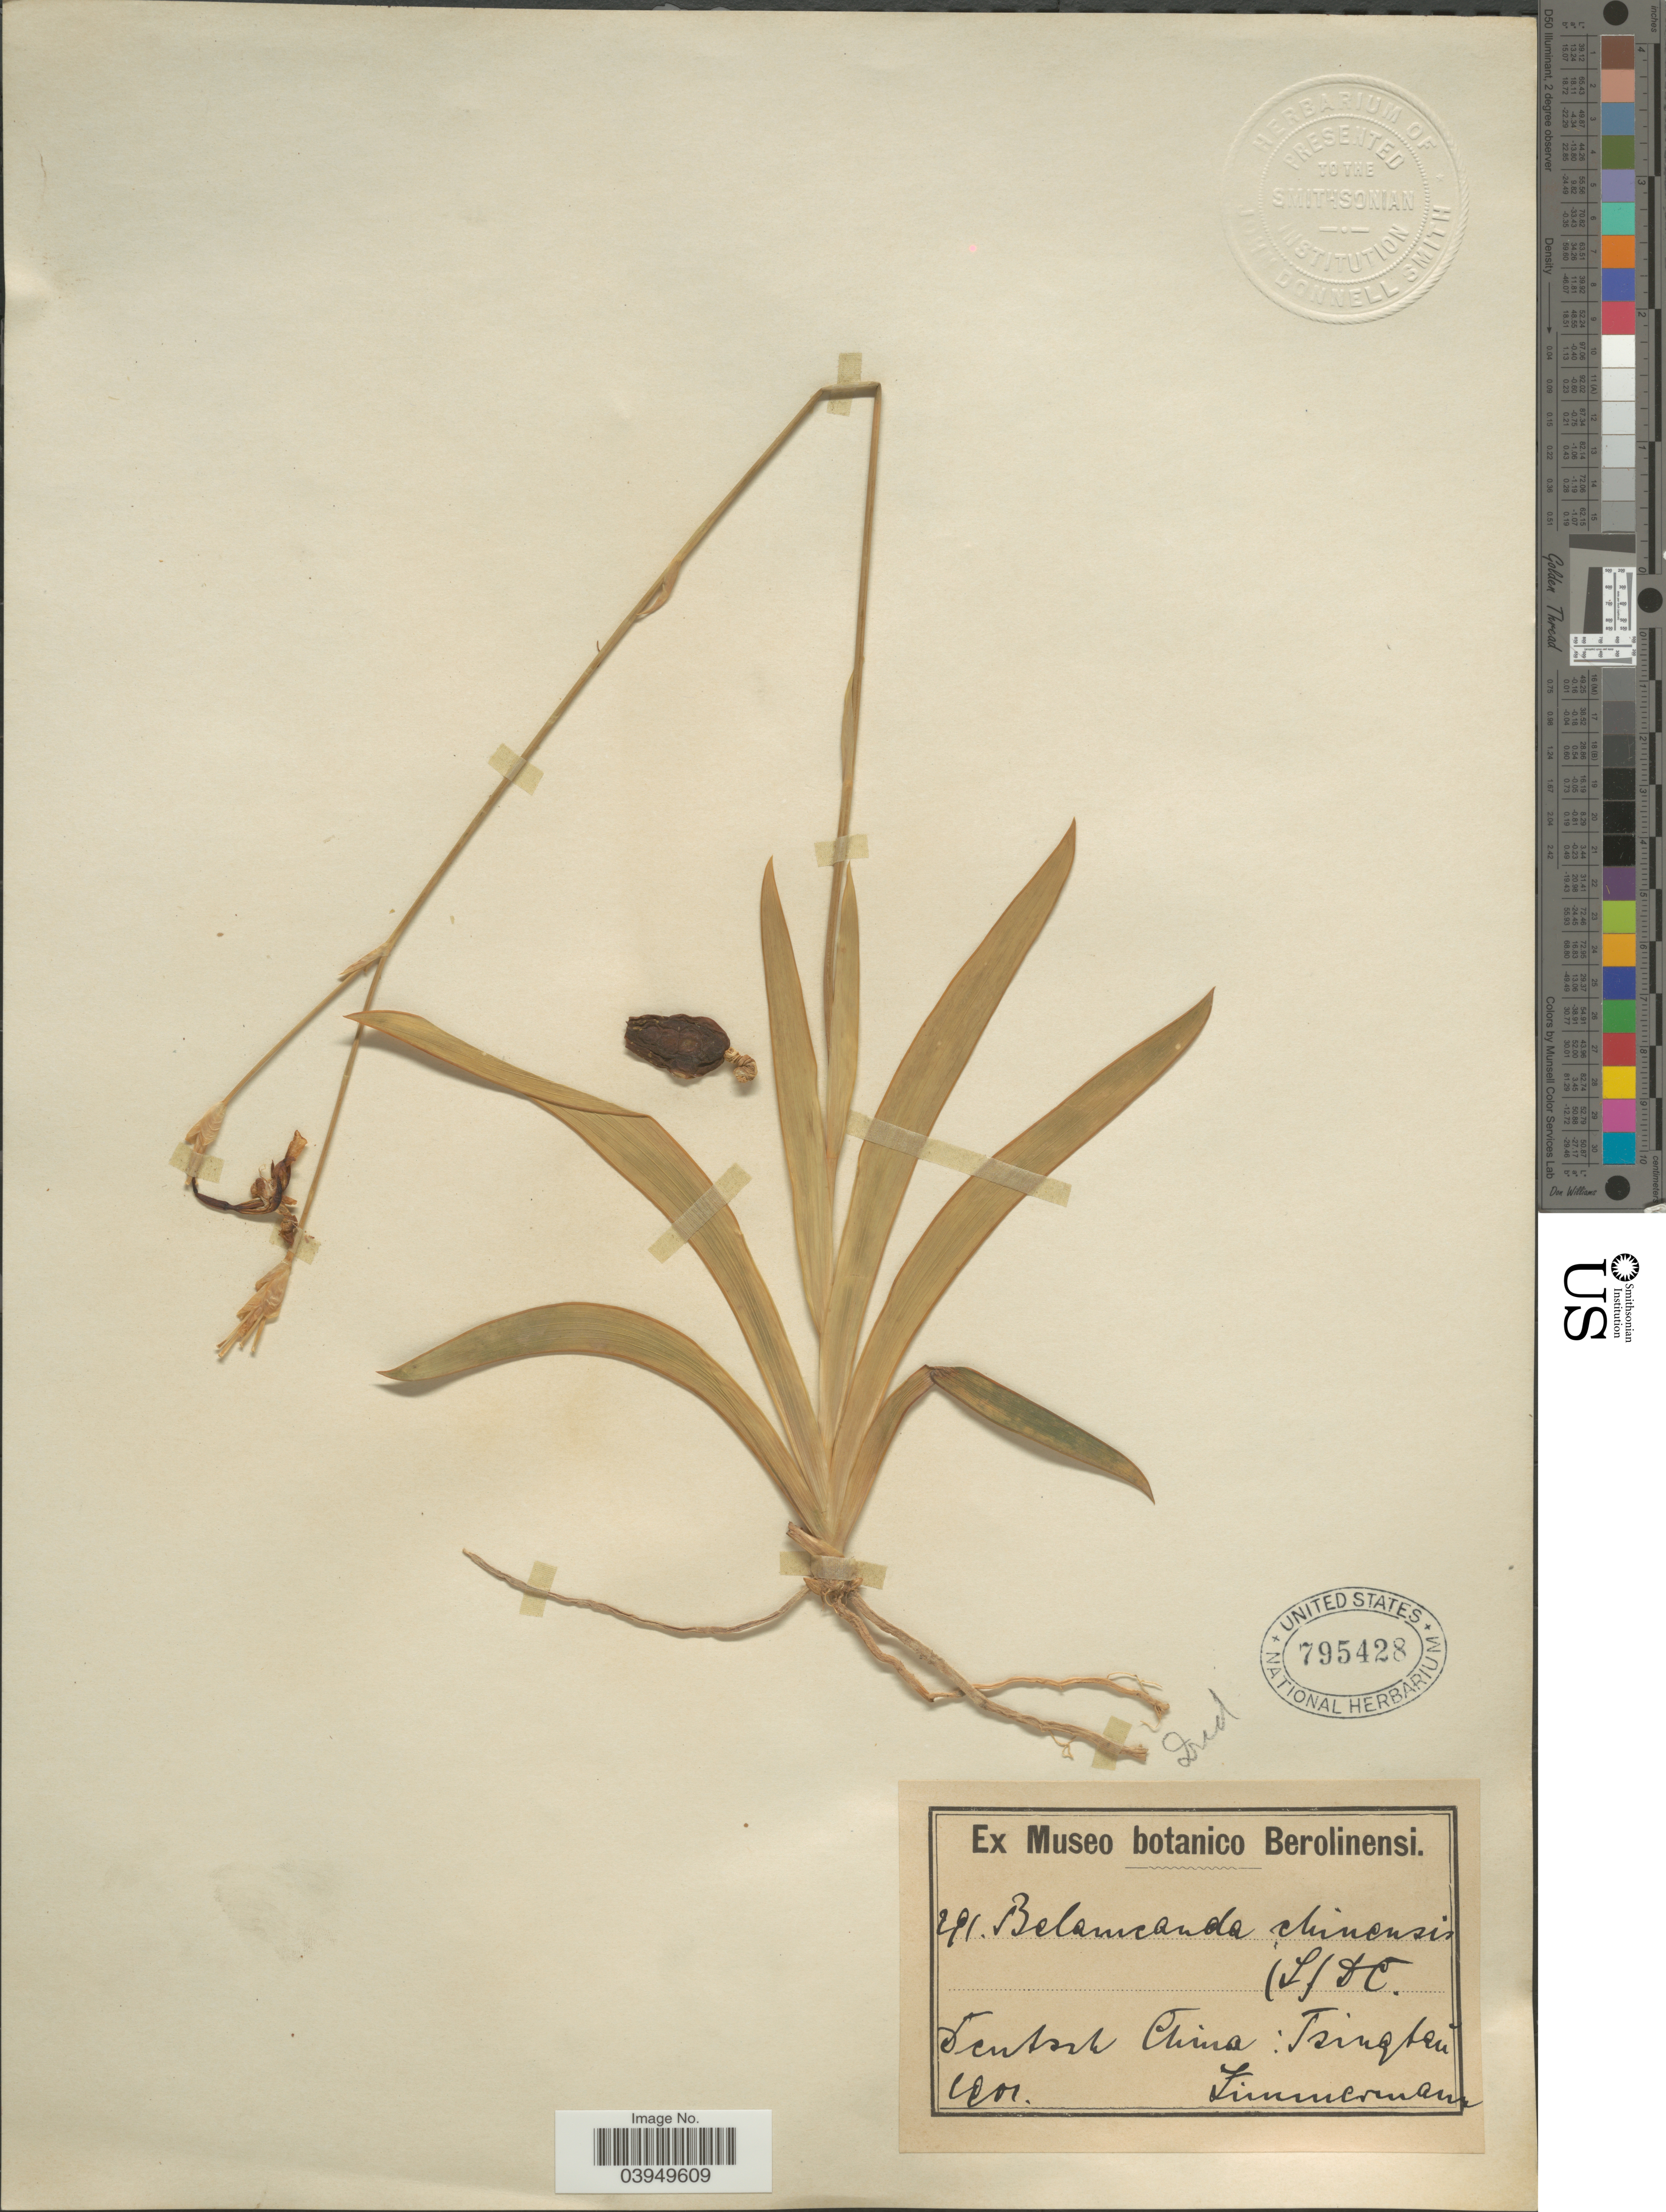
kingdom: Plantae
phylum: Tracheophyta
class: Liliopsida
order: Asparagales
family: Iridaceae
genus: Iris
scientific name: Iris chinensis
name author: Curtis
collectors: -. Zimmermann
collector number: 291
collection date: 1901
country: China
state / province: Shandong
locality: Deutsch China: Tsingtau.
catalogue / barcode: US 795428